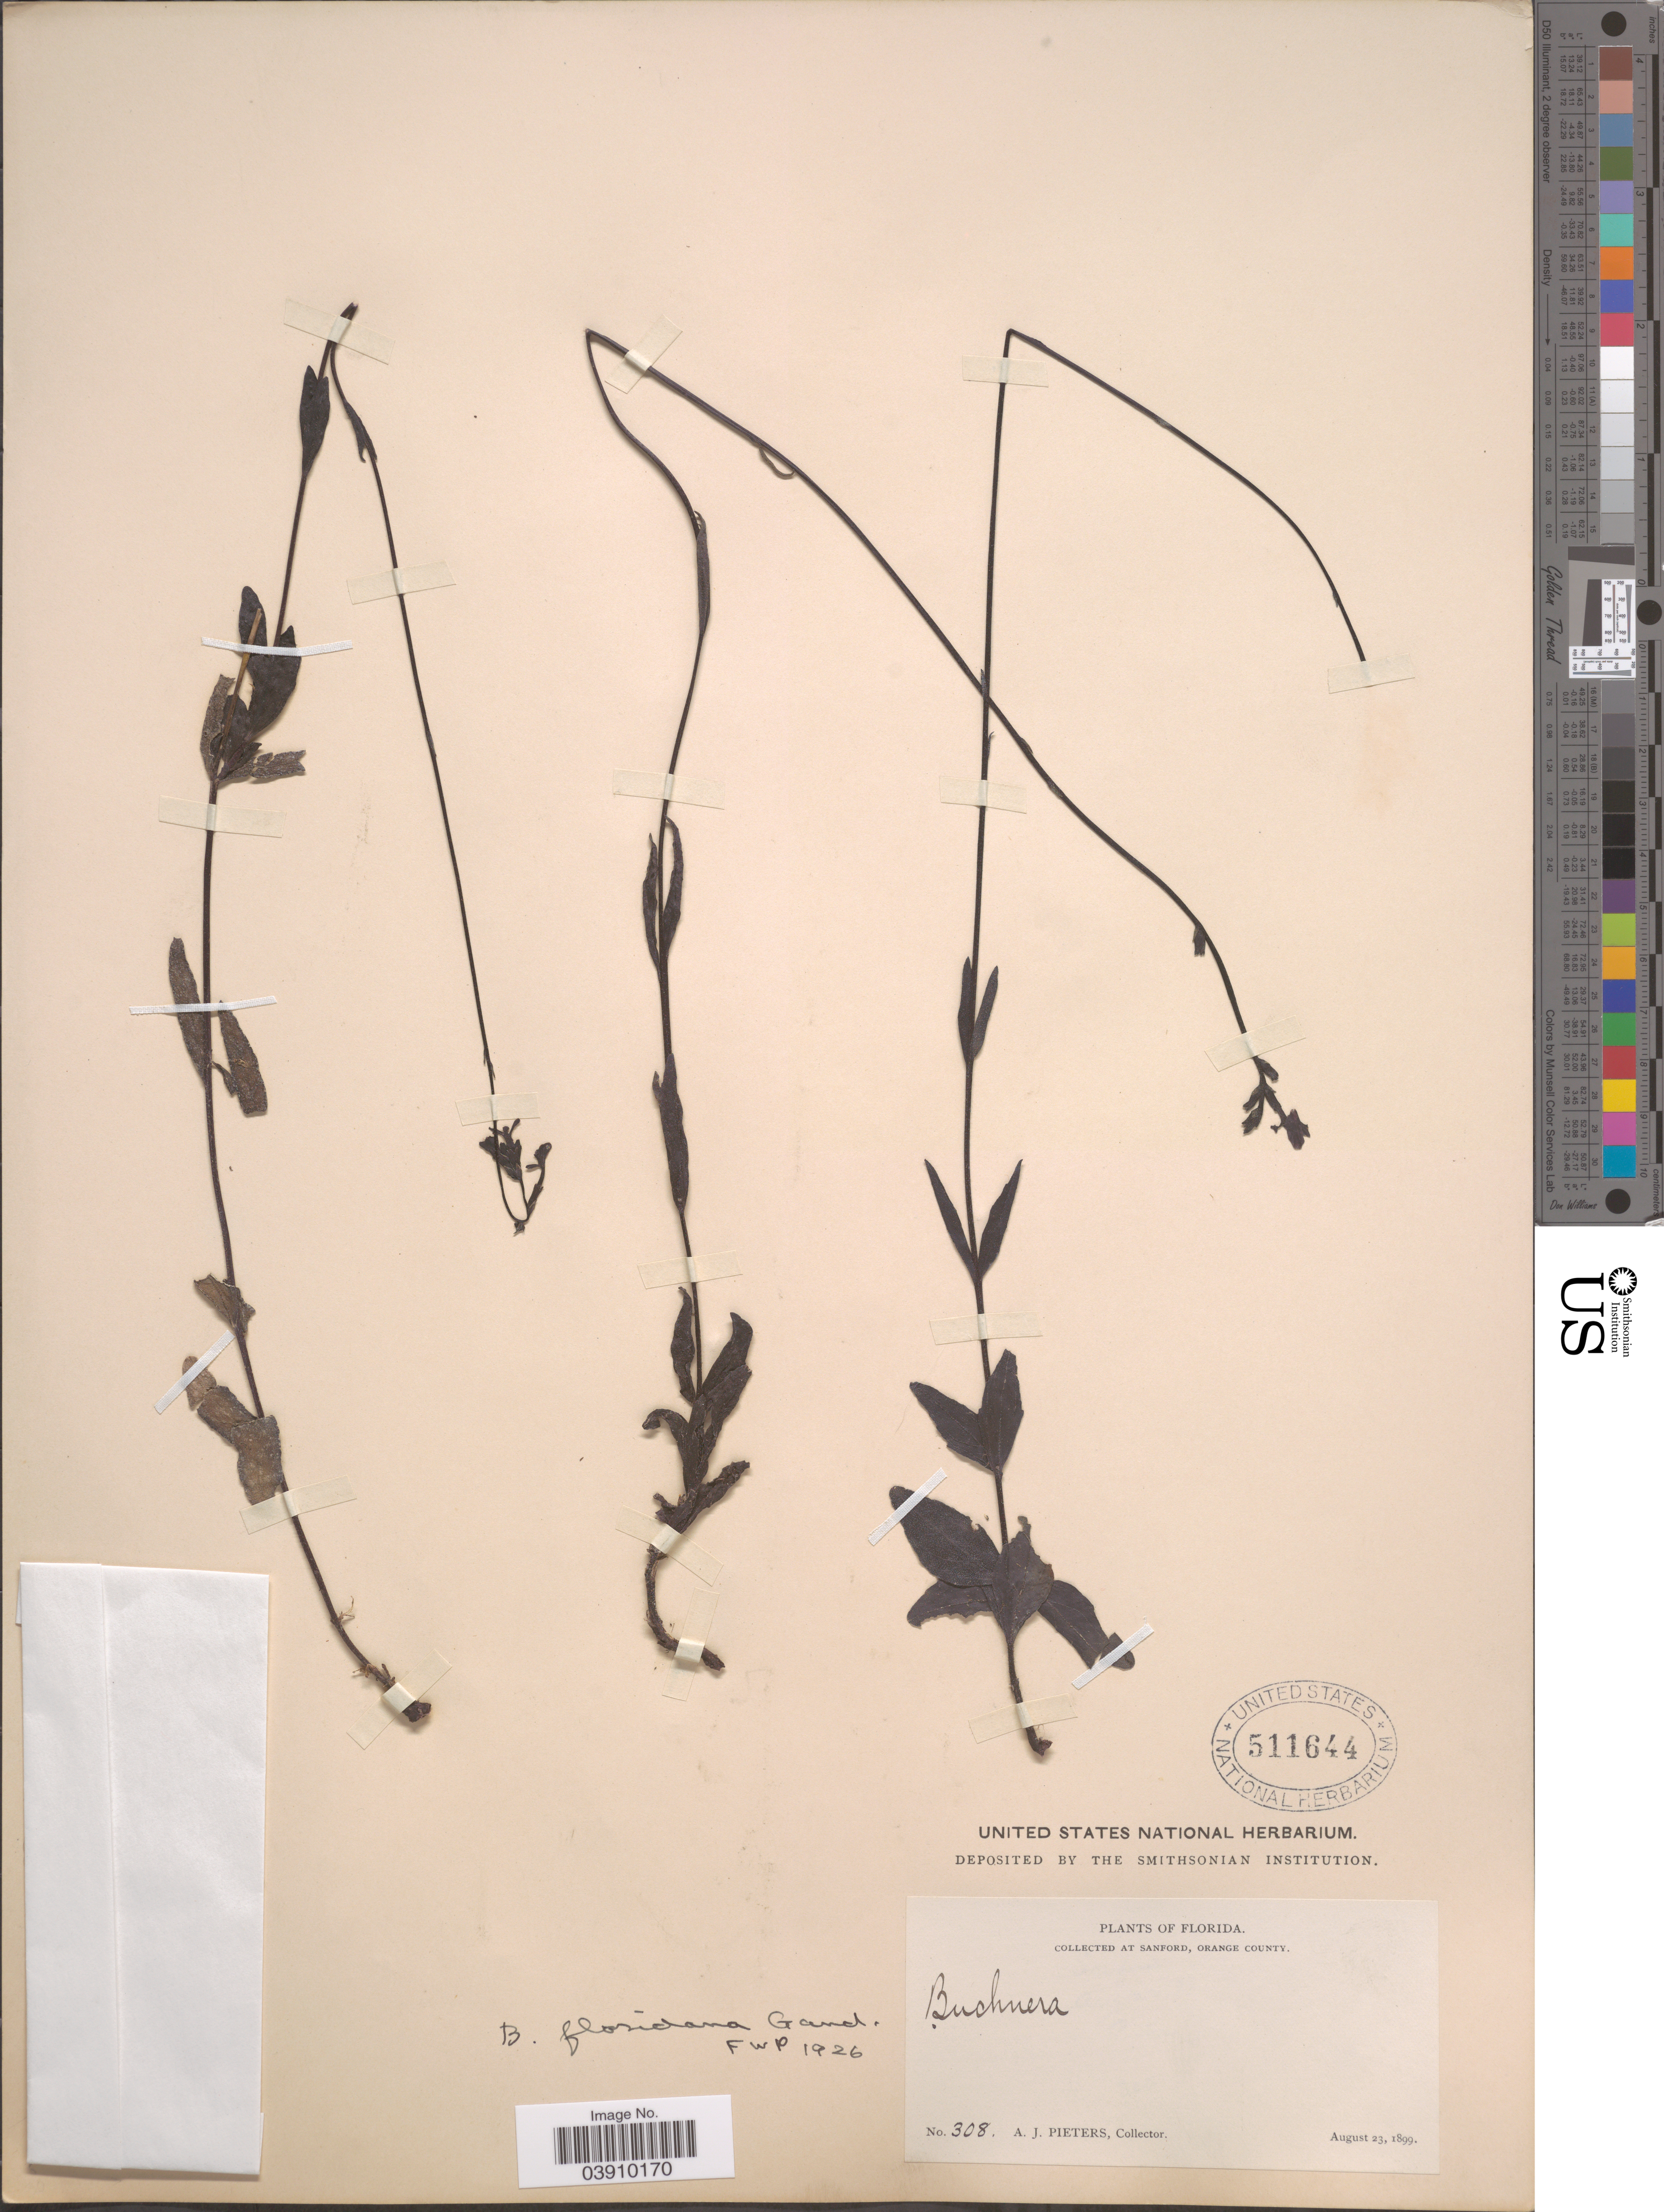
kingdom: Plantae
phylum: Tracheophyta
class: Magnoliopsida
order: Lamiales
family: Orobanchaceae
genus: Buchnera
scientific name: Buchnera floridana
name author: Gand.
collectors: A. Pieters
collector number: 308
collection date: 1899-08-23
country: United States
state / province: Florida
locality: At Sanford, Orange County.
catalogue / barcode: US 511644